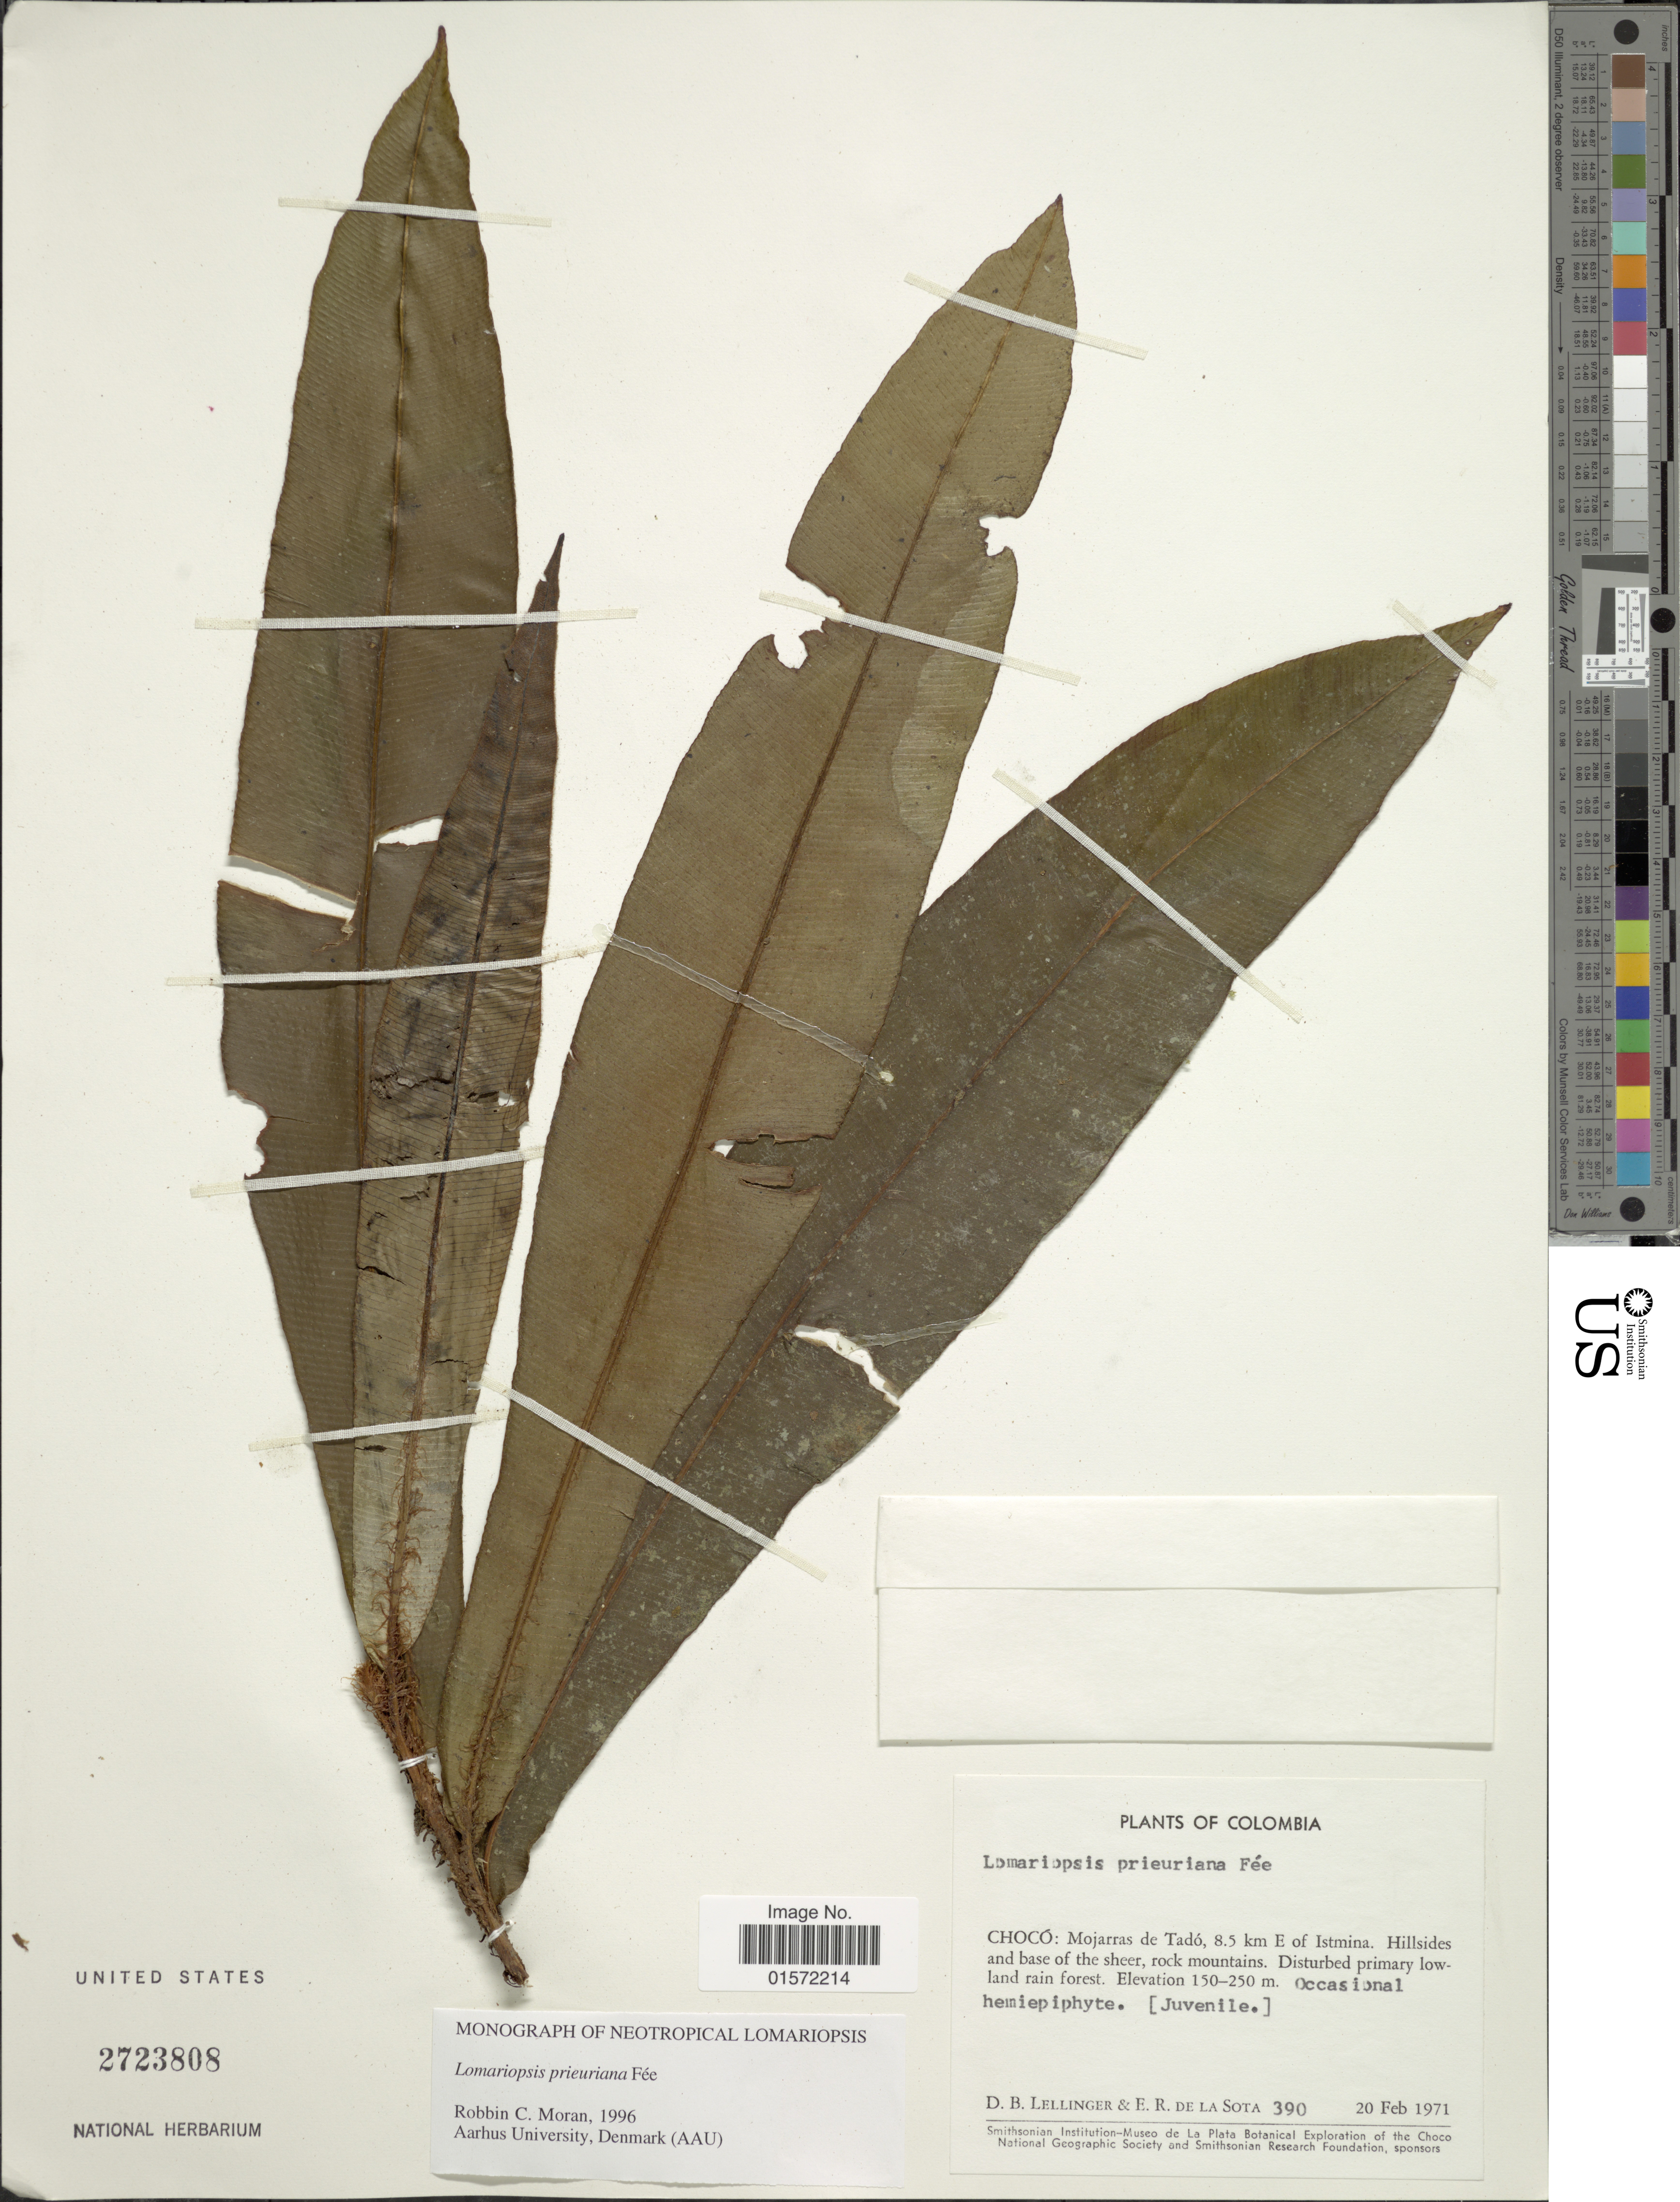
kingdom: Plantae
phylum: Tracheophyta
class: Polypodiopsida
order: Polypodiales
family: Lomariopsidaceae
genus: Lomariopsis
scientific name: Lomariopsis prieuriana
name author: Fée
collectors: D. B. Lellinger & E. R. de la Sota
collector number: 390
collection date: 1971-02-20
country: Colombia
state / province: Chocó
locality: Mojarras de Tadó, 8.5 km E of Istmina. Hillsides and base of the sheer, rock mountains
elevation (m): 150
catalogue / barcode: US 2723808